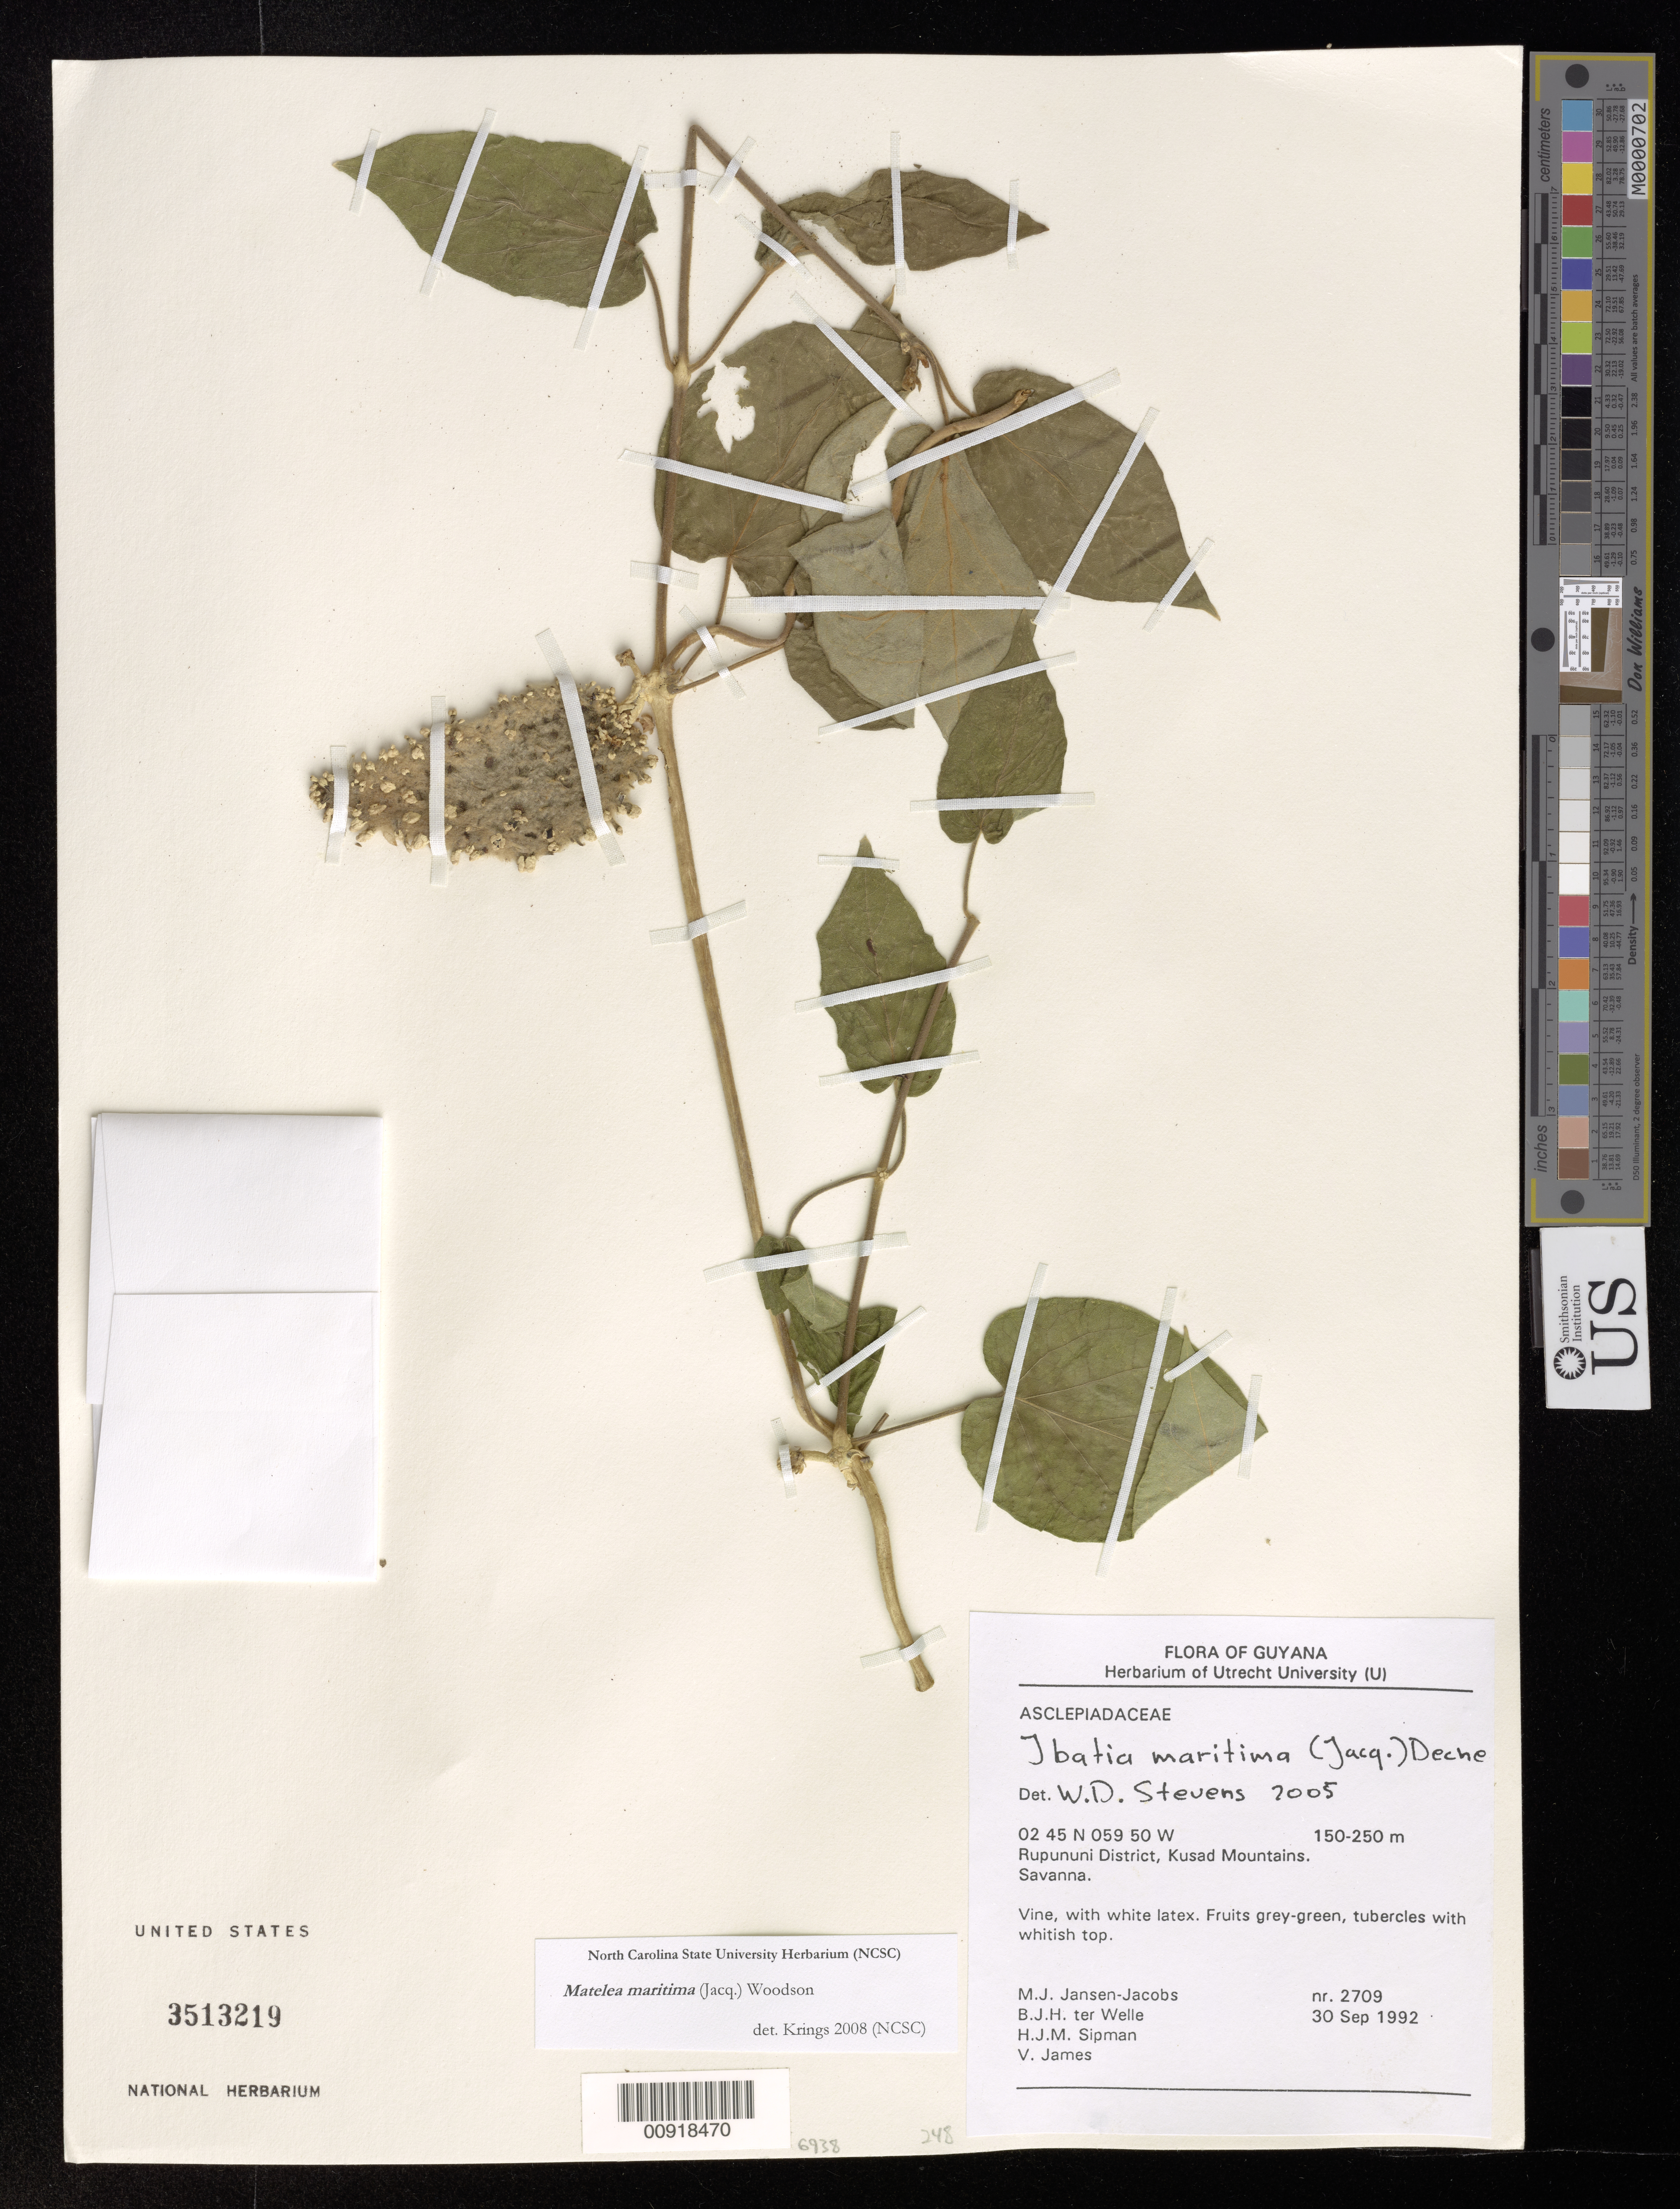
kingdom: Plantae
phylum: Tracheophyta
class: Magnoliopsida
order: Gentianales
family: Apocynaceae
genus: Matelea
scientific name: Matelea maritima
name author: (Jacq.) Woodson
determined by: Krings, A.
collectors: M. J. Jansen-Jacobs, B. Welle, H. J. M. Sipman & V. James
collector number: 2709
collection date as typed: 30-Sep-92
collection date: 1992-09-30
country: Guyana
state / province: U. Takutu-U. Essequibo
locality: Kusad Mountains, Rupununi District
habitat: Savanna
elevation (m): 150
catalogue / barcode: US 3513219